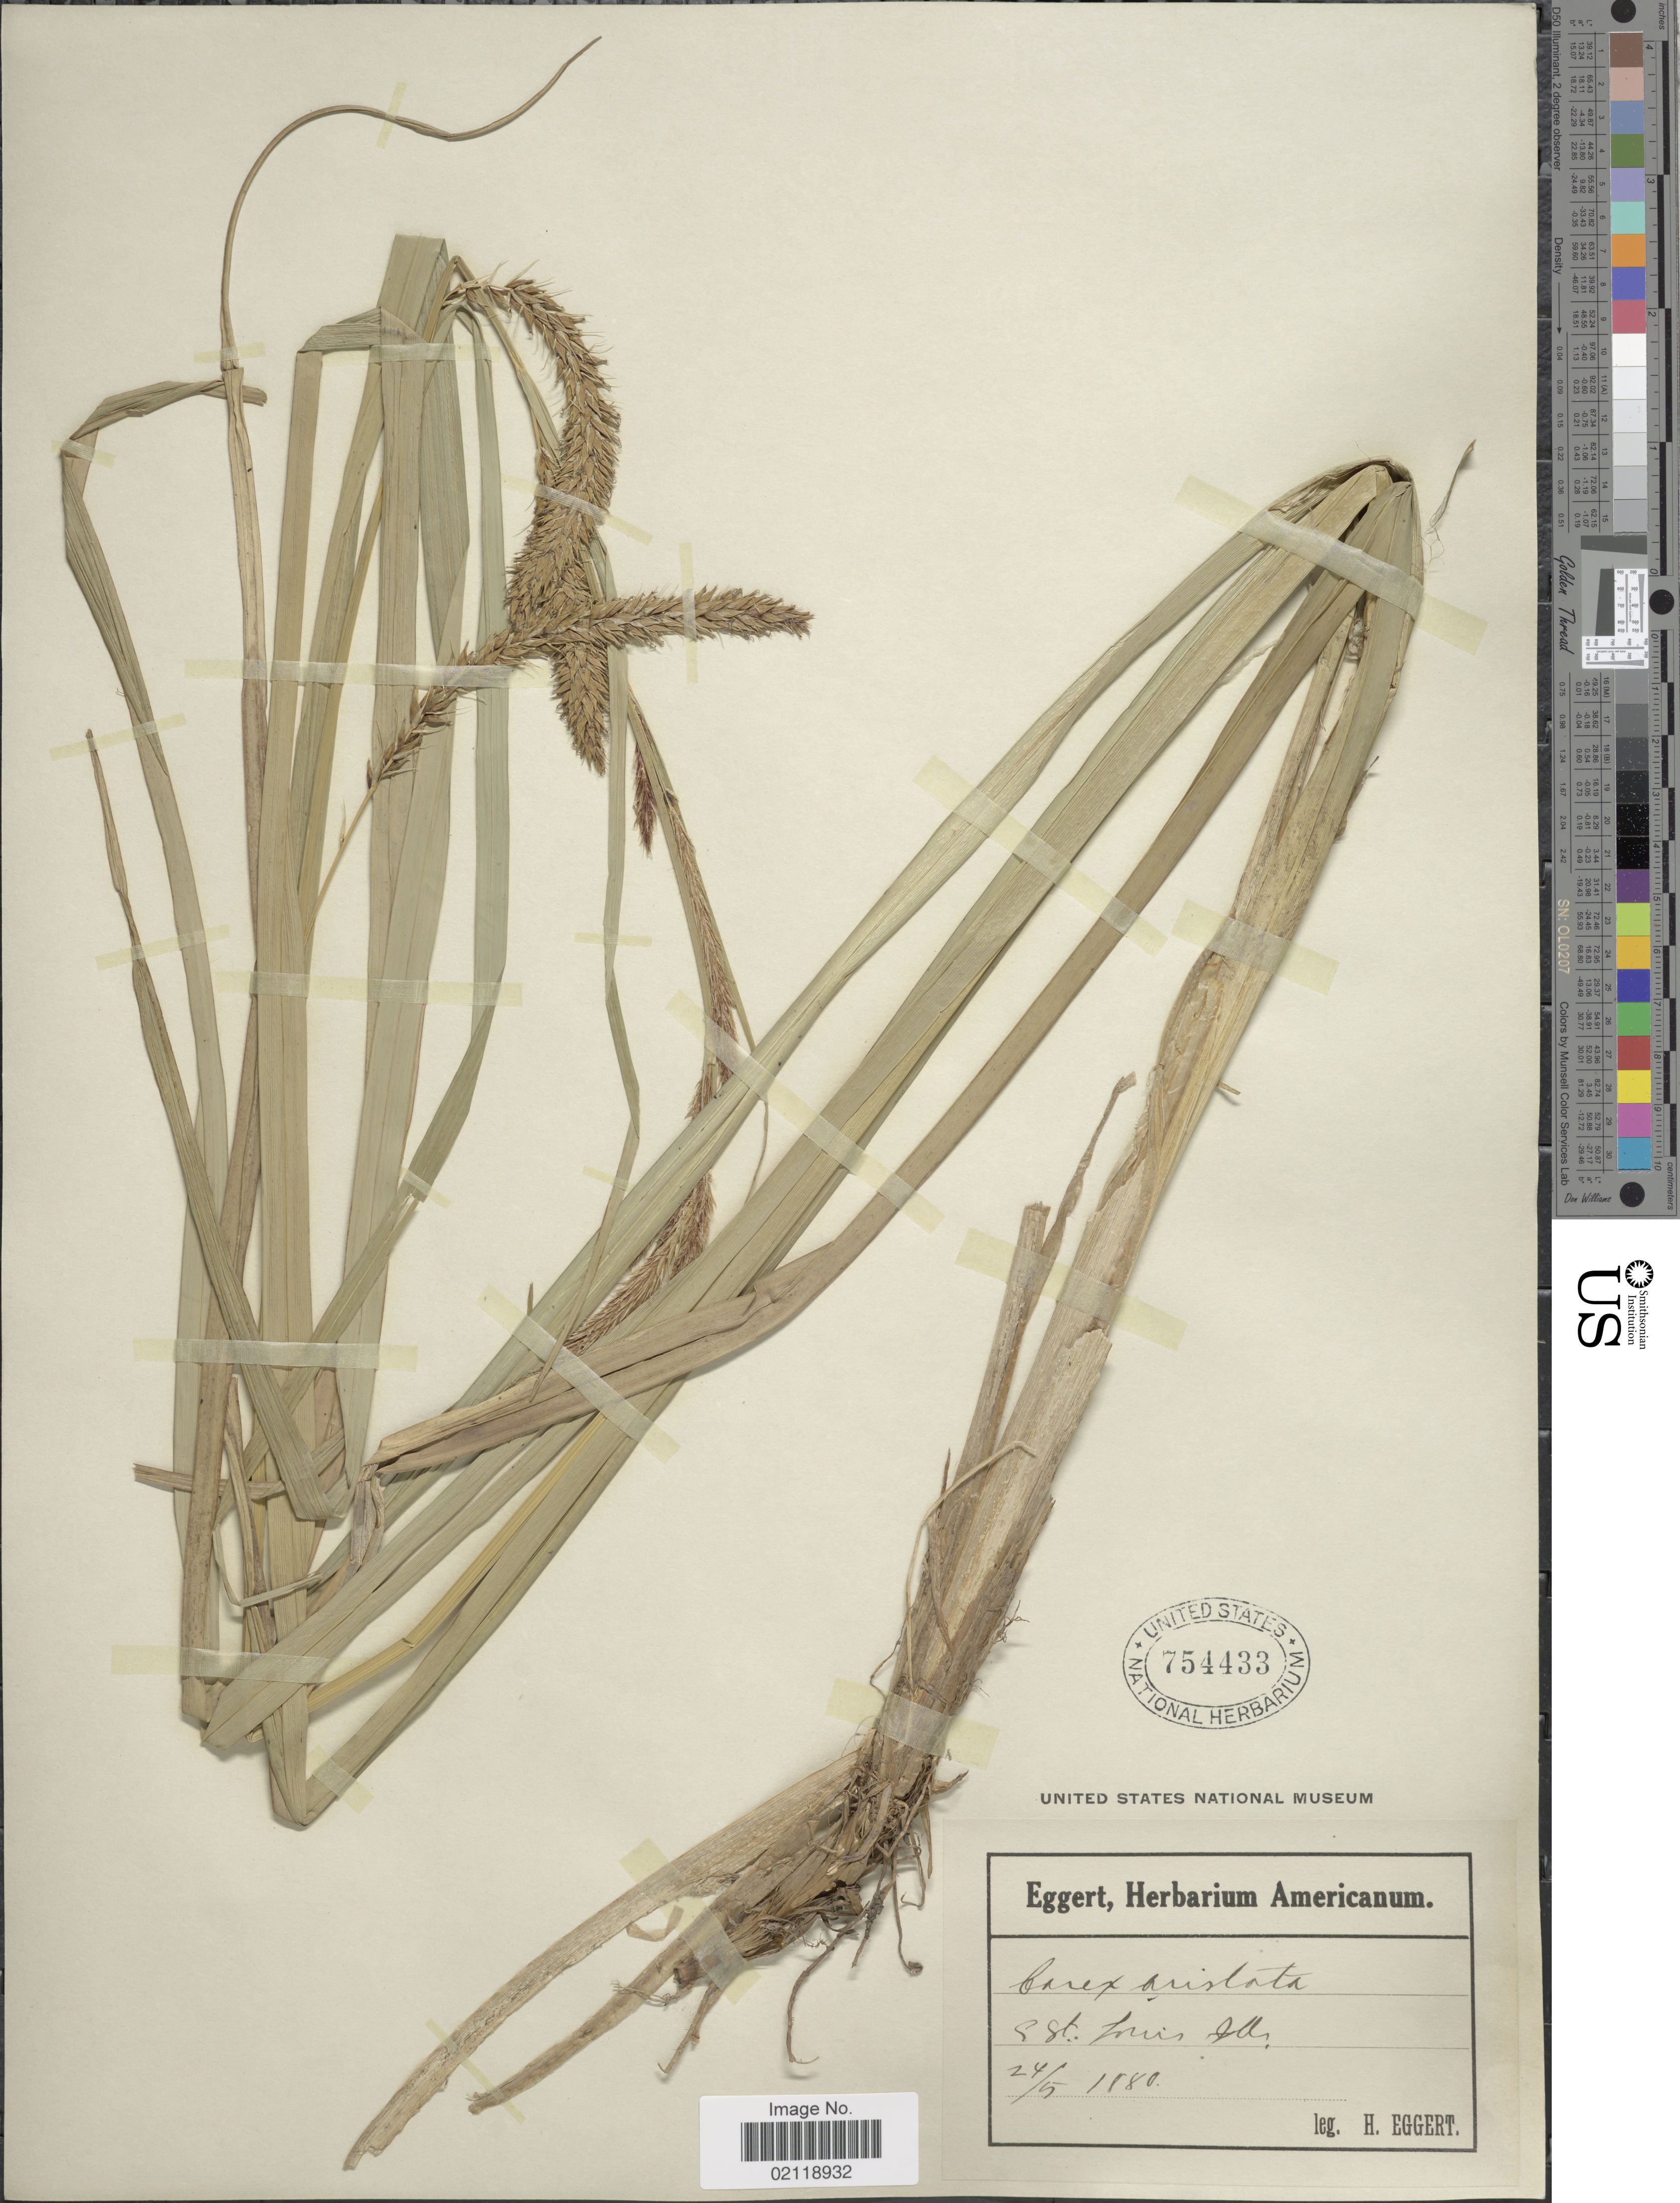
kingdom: Plantae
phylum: Tracheophyta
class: Liliopsida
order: Poales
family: Cyperaceae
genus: Carex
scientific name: Carex lacustris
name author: Willd.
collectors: H. Eggert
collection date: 1880-05-24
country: United States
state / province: Illinois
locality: E. St. Louis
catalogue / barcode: US 754433